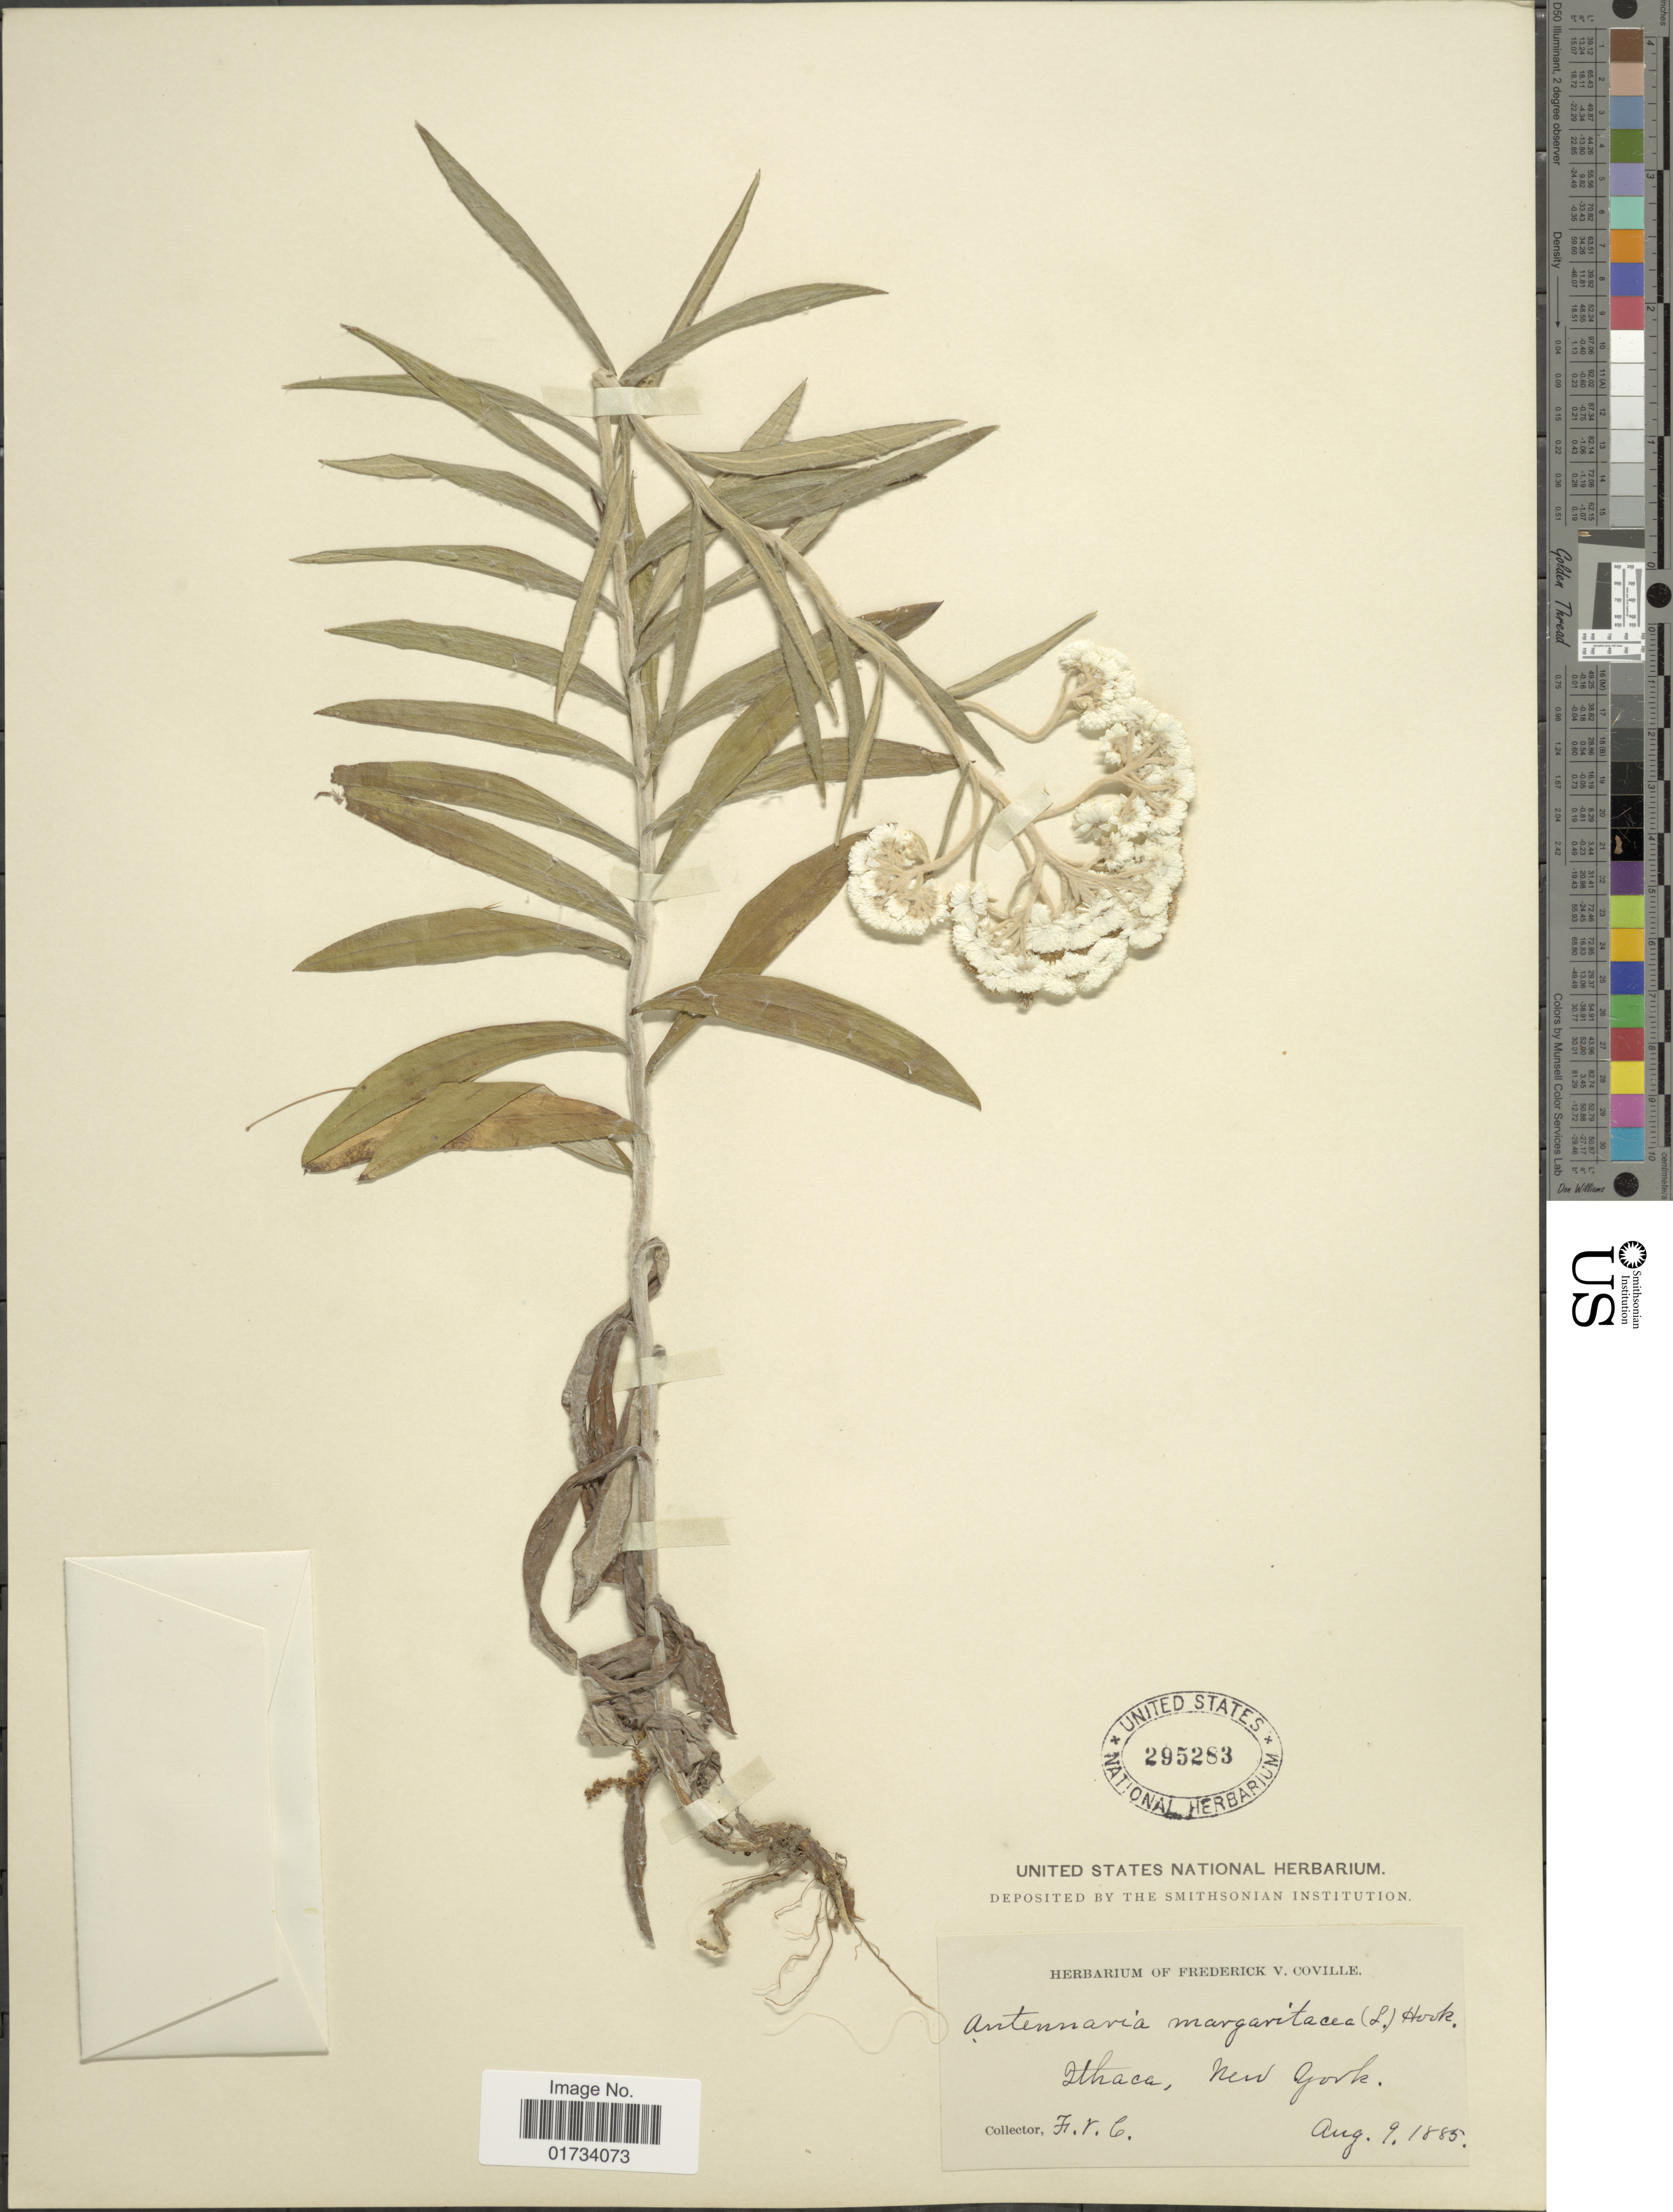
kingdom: Plantae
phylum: Tracheophyta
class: Magnoliopsida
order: Asterales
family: Asteraceae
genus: Anaphalis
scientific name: Anaphalis margaritacea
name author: (L.) Benth. & Hook. f.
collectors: F. V. Coville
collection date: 1885-08-09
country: United States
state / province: New York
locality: Ithaca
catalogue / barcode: US 295283